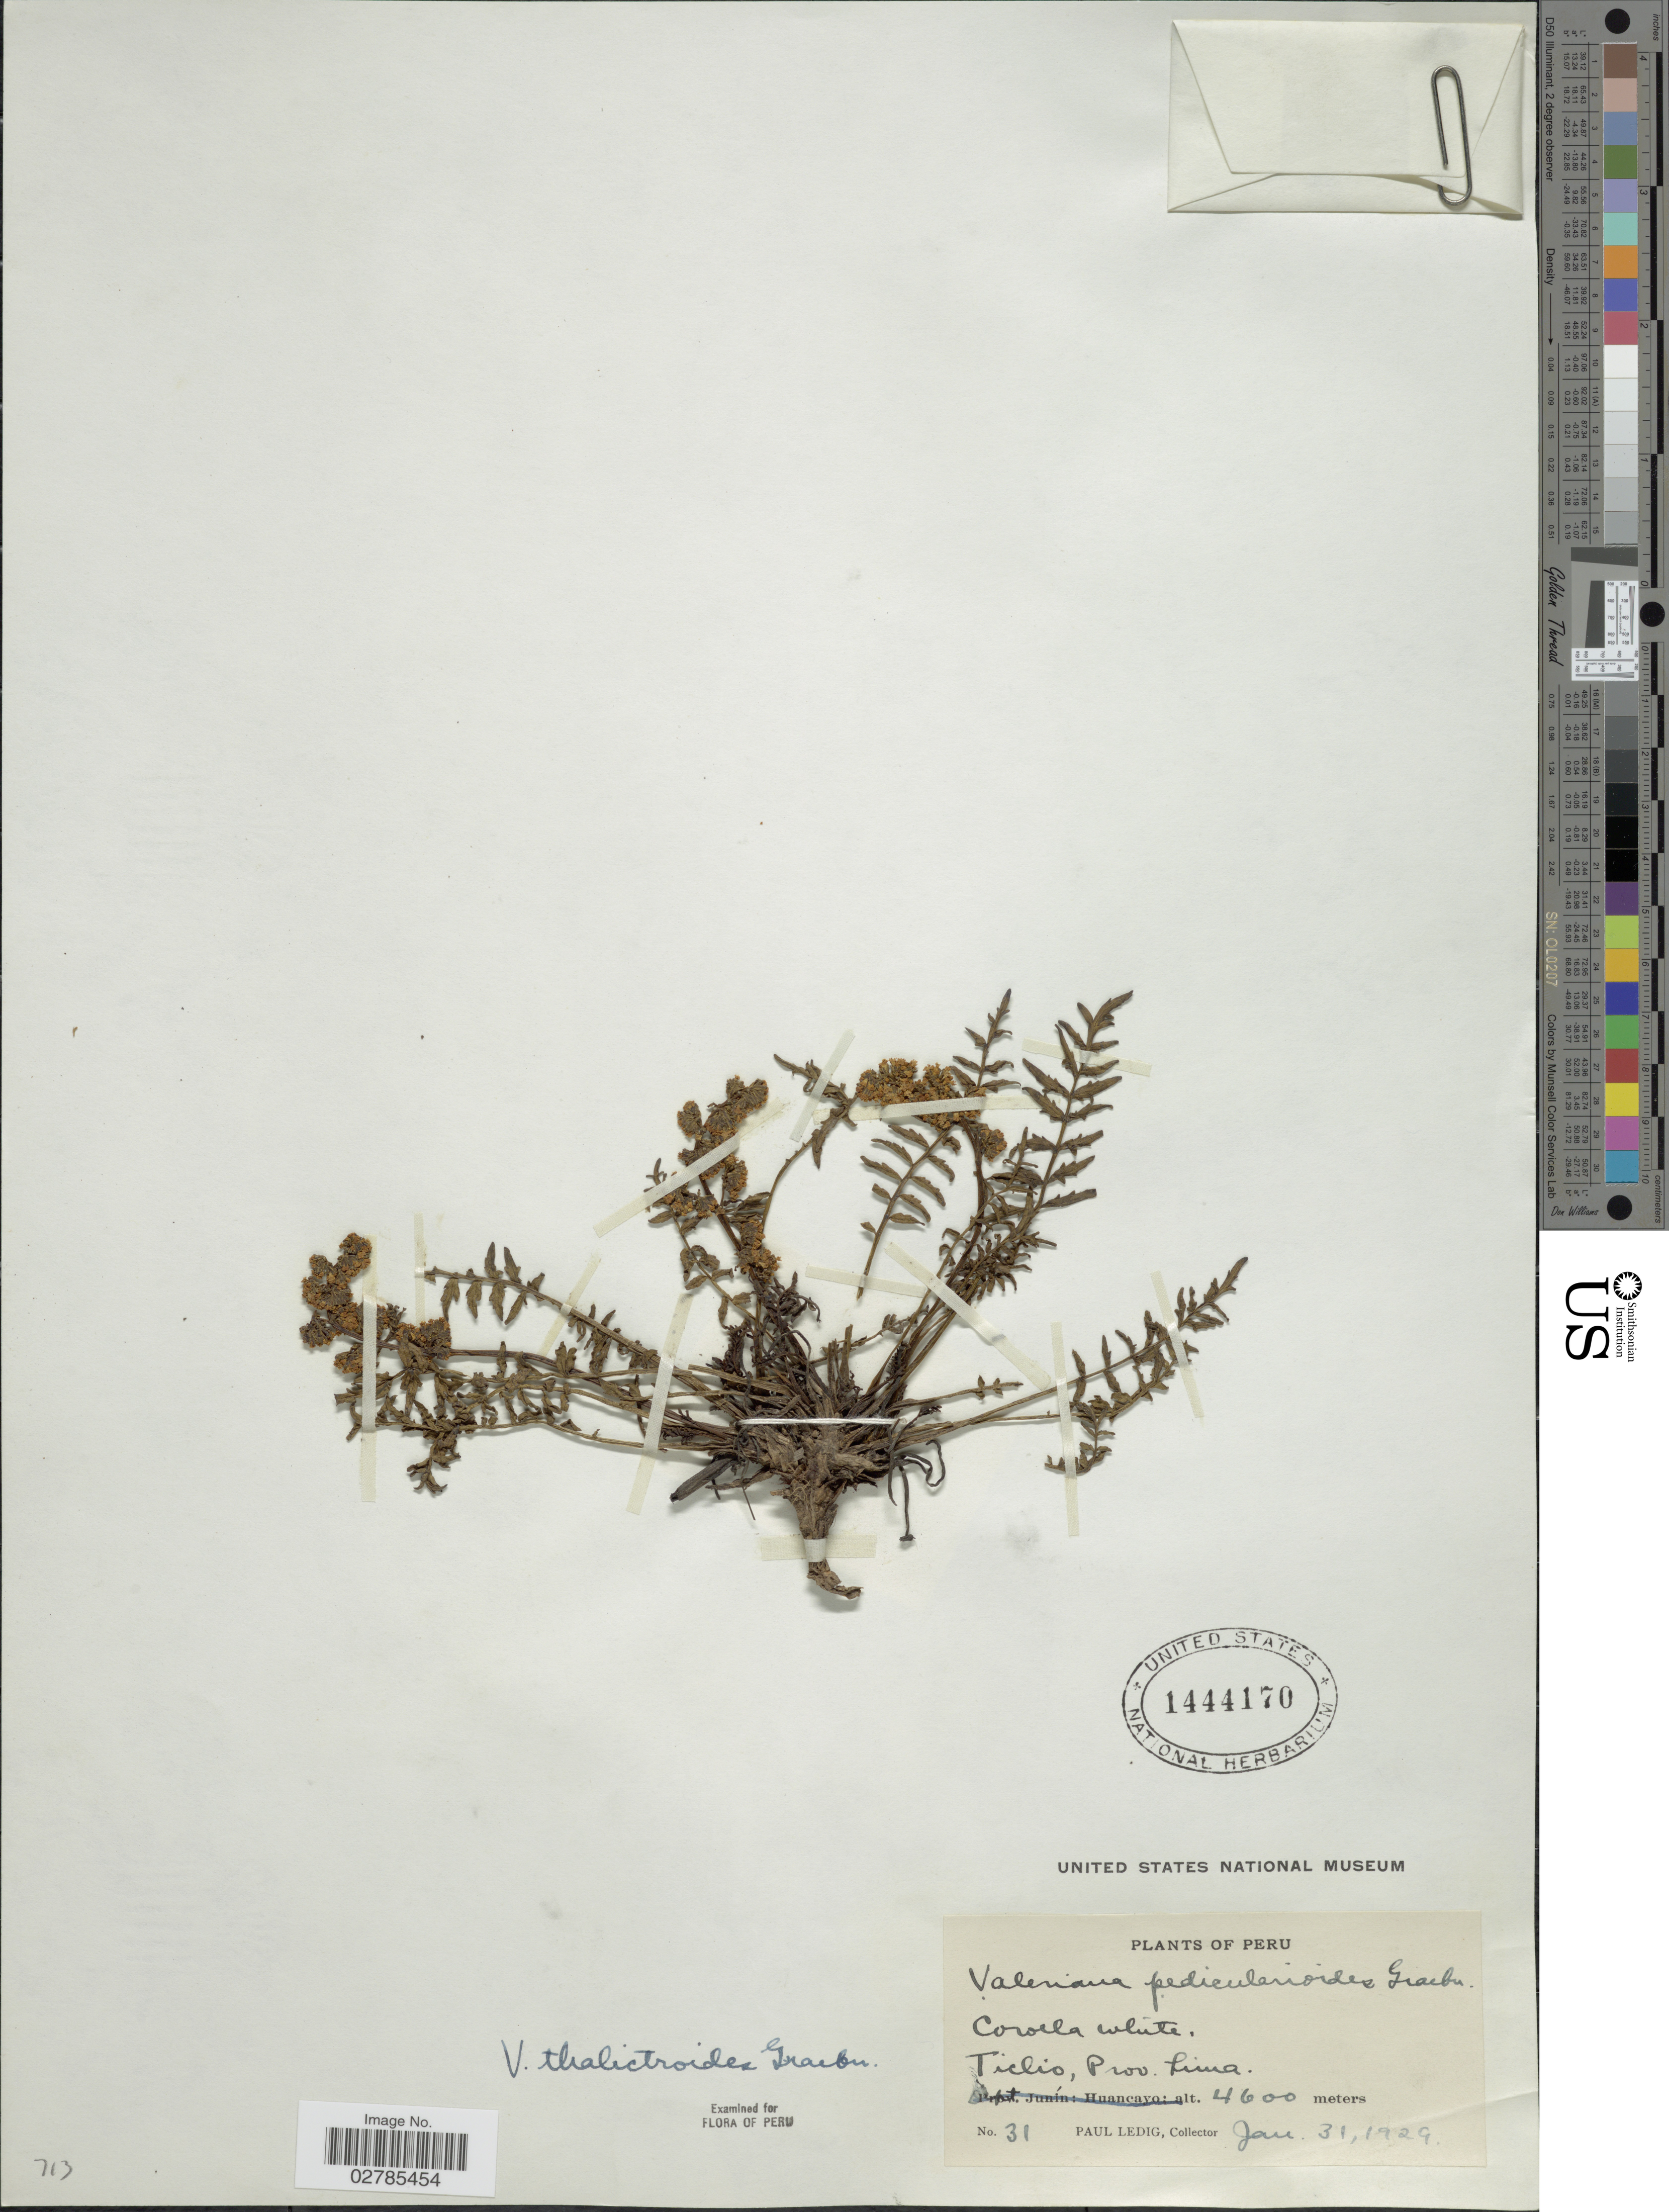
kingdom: Plantae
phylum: Tracheophyta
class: Magnoliopsida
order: Dipsacales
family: Caprifoliaceae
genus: Valeriana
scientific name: Valeriana thalictroides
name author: Graebn.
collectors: P. Ledig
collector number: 31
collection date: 1929-01-31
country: Peru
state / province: Lima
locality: Ticlio, Prov. Lima.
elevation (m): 4600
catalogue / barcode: US 1444170